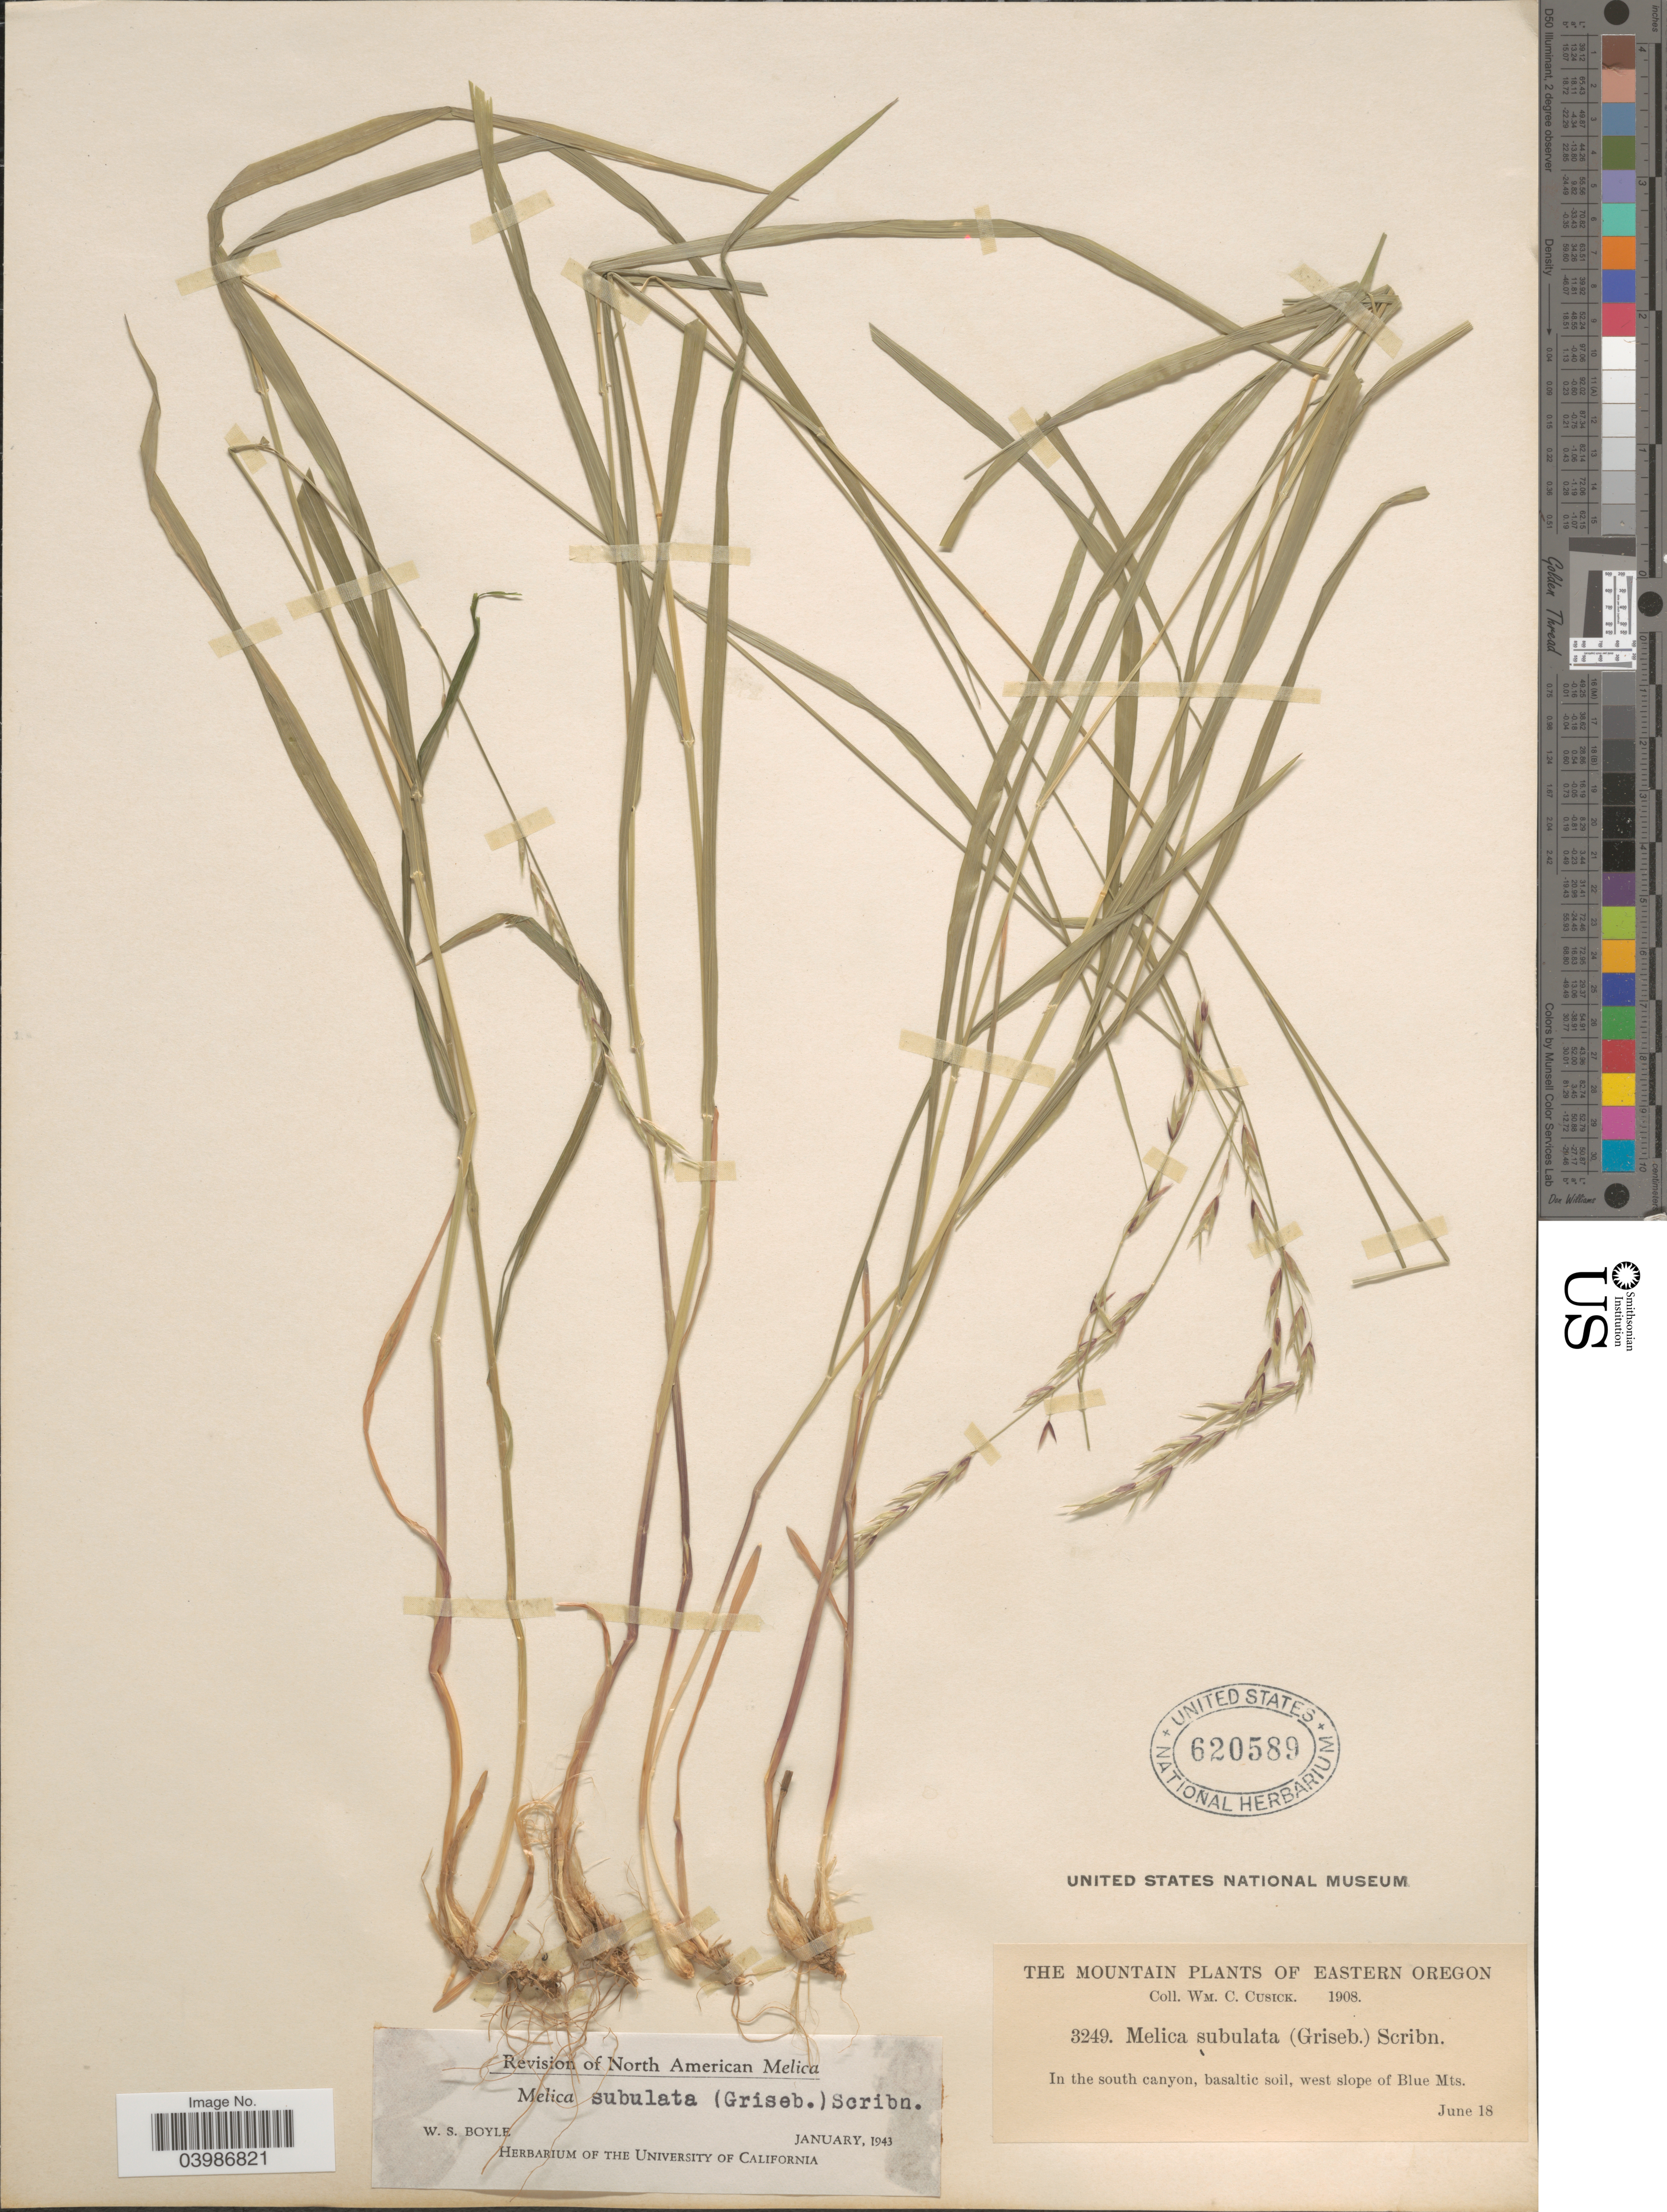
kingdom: Plantae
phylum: Tracheophyta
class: Liliopsida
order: Poales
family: Poaceae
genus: Melica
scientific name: Melica subulata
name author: (Griseb.) Scribn.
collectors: W. C. Cusick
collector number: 3249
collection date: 1908-06-18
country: United States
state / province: Oregon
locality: Eastern Oregon. In the south canyon, basaltic soil, west slope of Blue Mts.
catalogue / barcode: US 620589